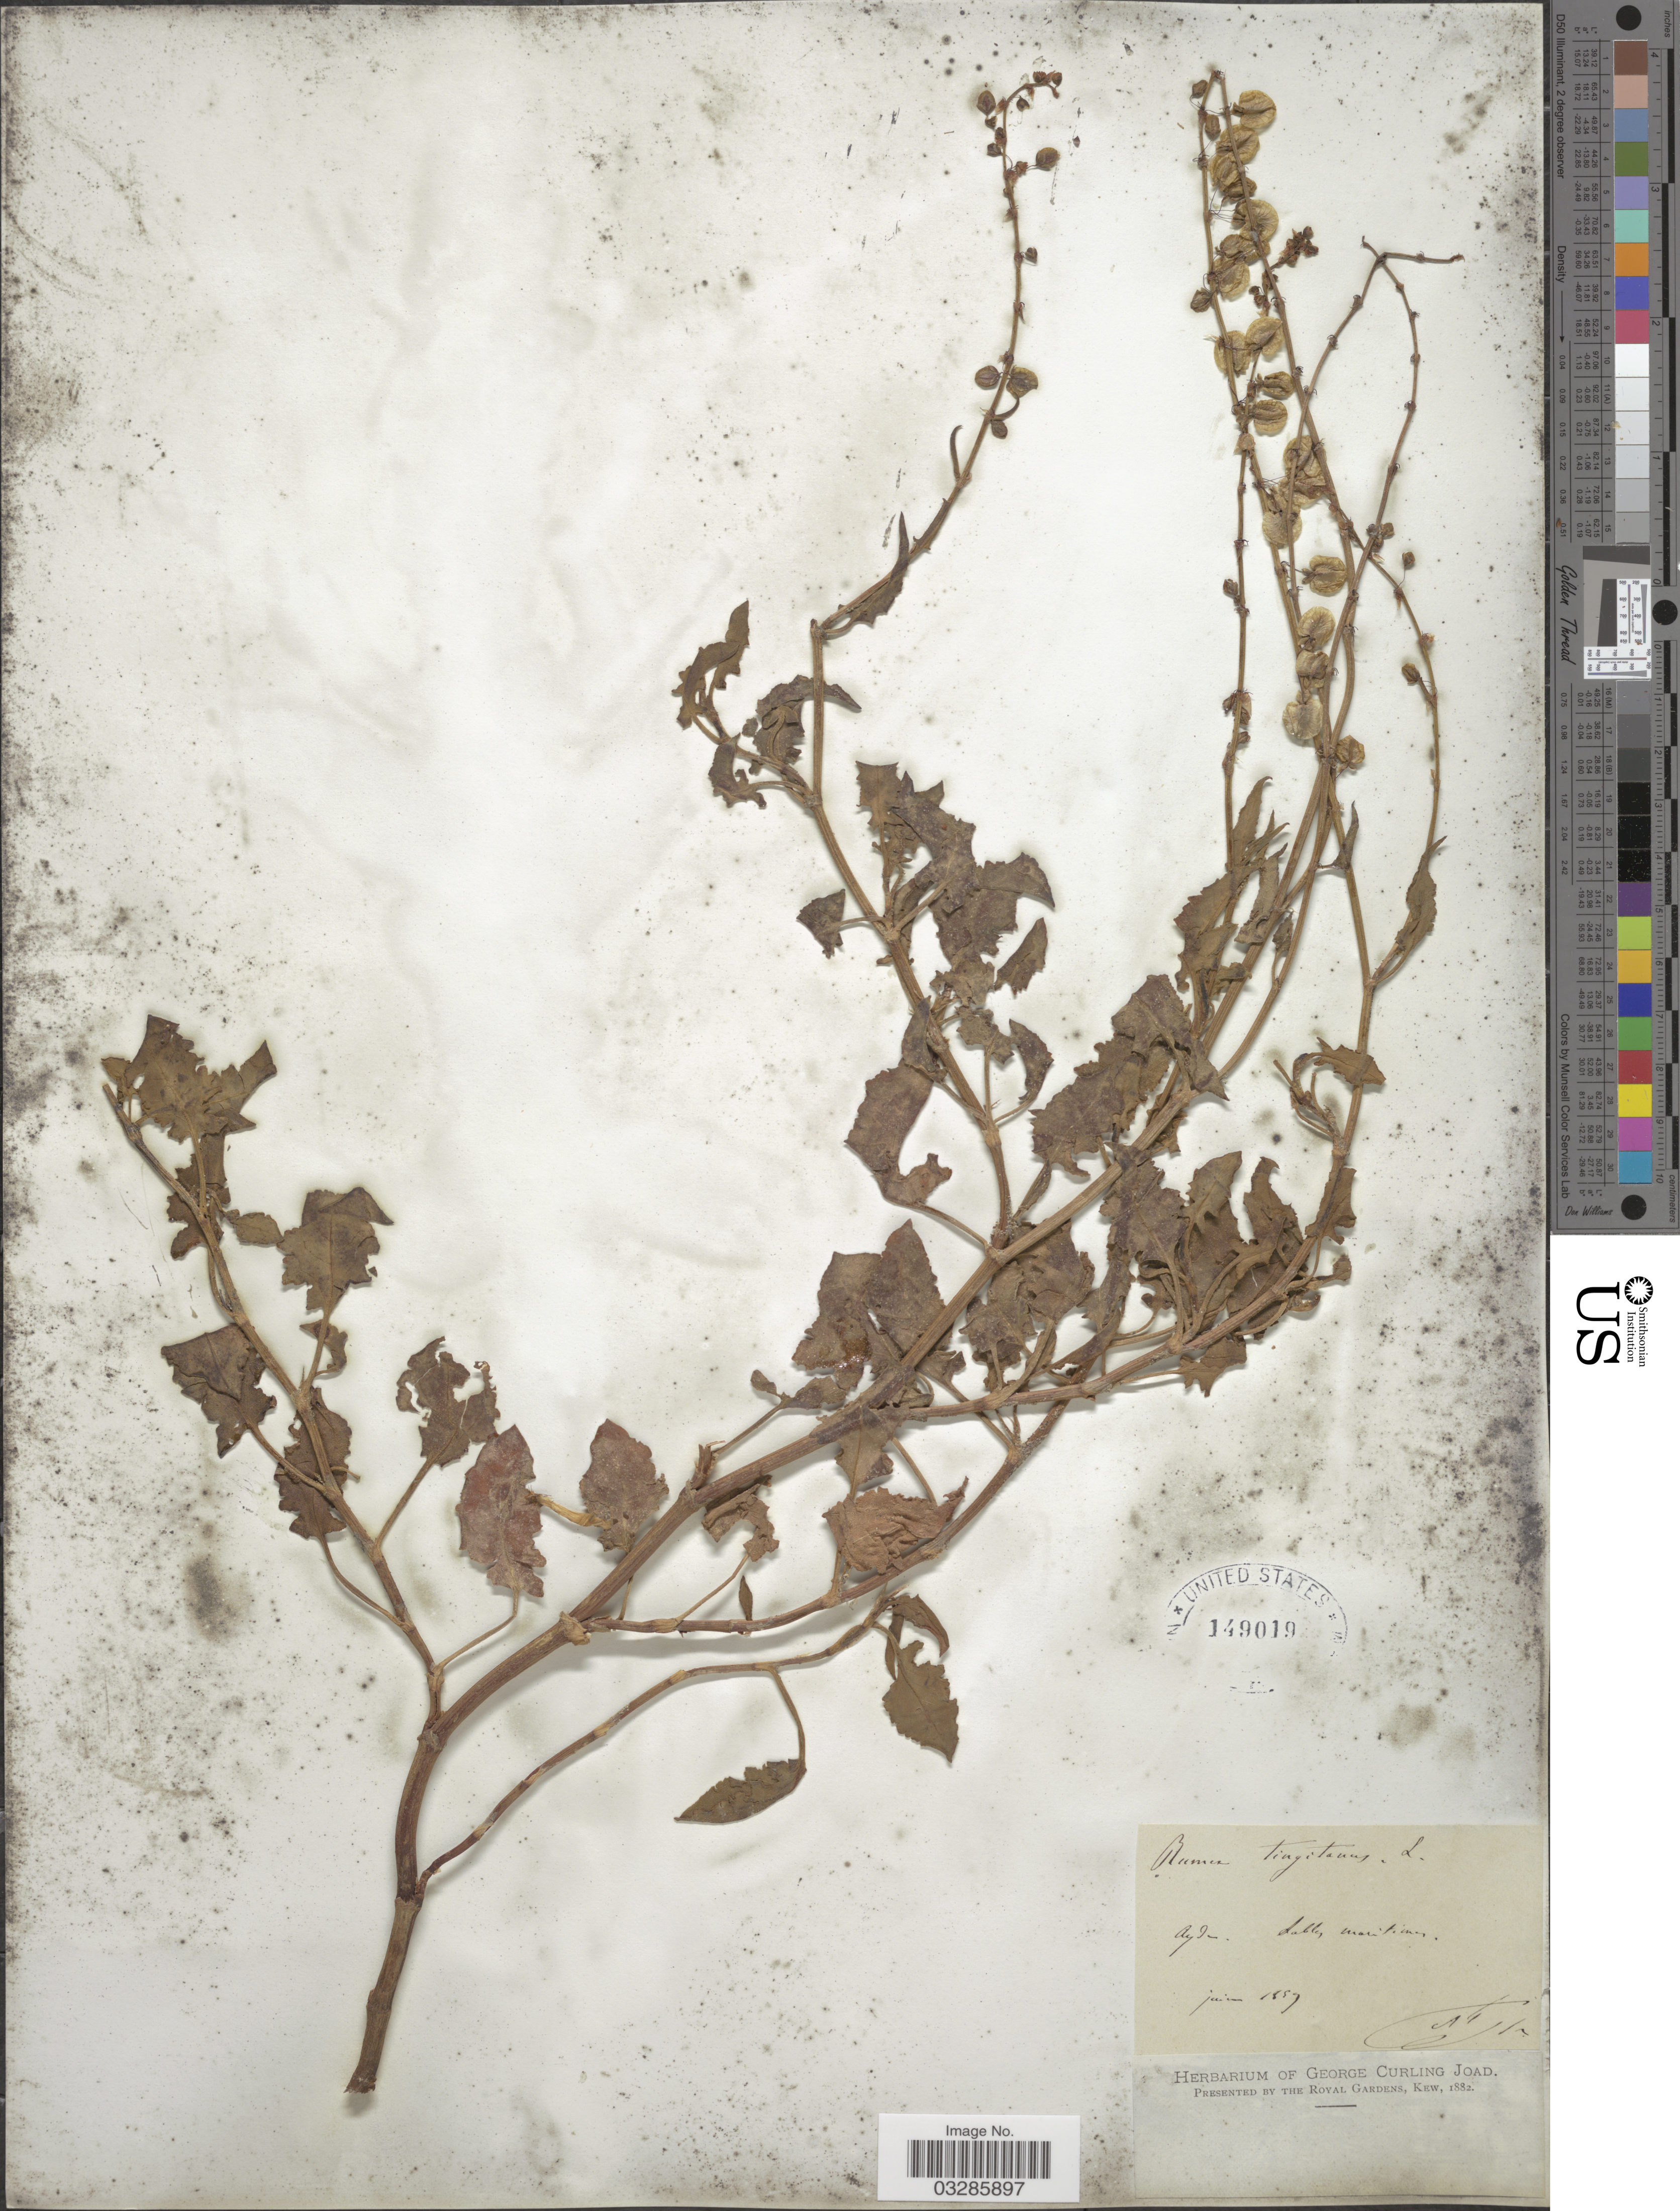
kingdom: Plantae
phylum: Tracheophyta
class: Magnoliopsida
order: Caryophyllales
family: Polygonaceae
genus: Rumex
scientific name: Rumex tingitanus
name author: L.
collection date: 1859-06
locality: Aydu [interpreted]. Sables maritimes.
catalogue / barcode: US 149019